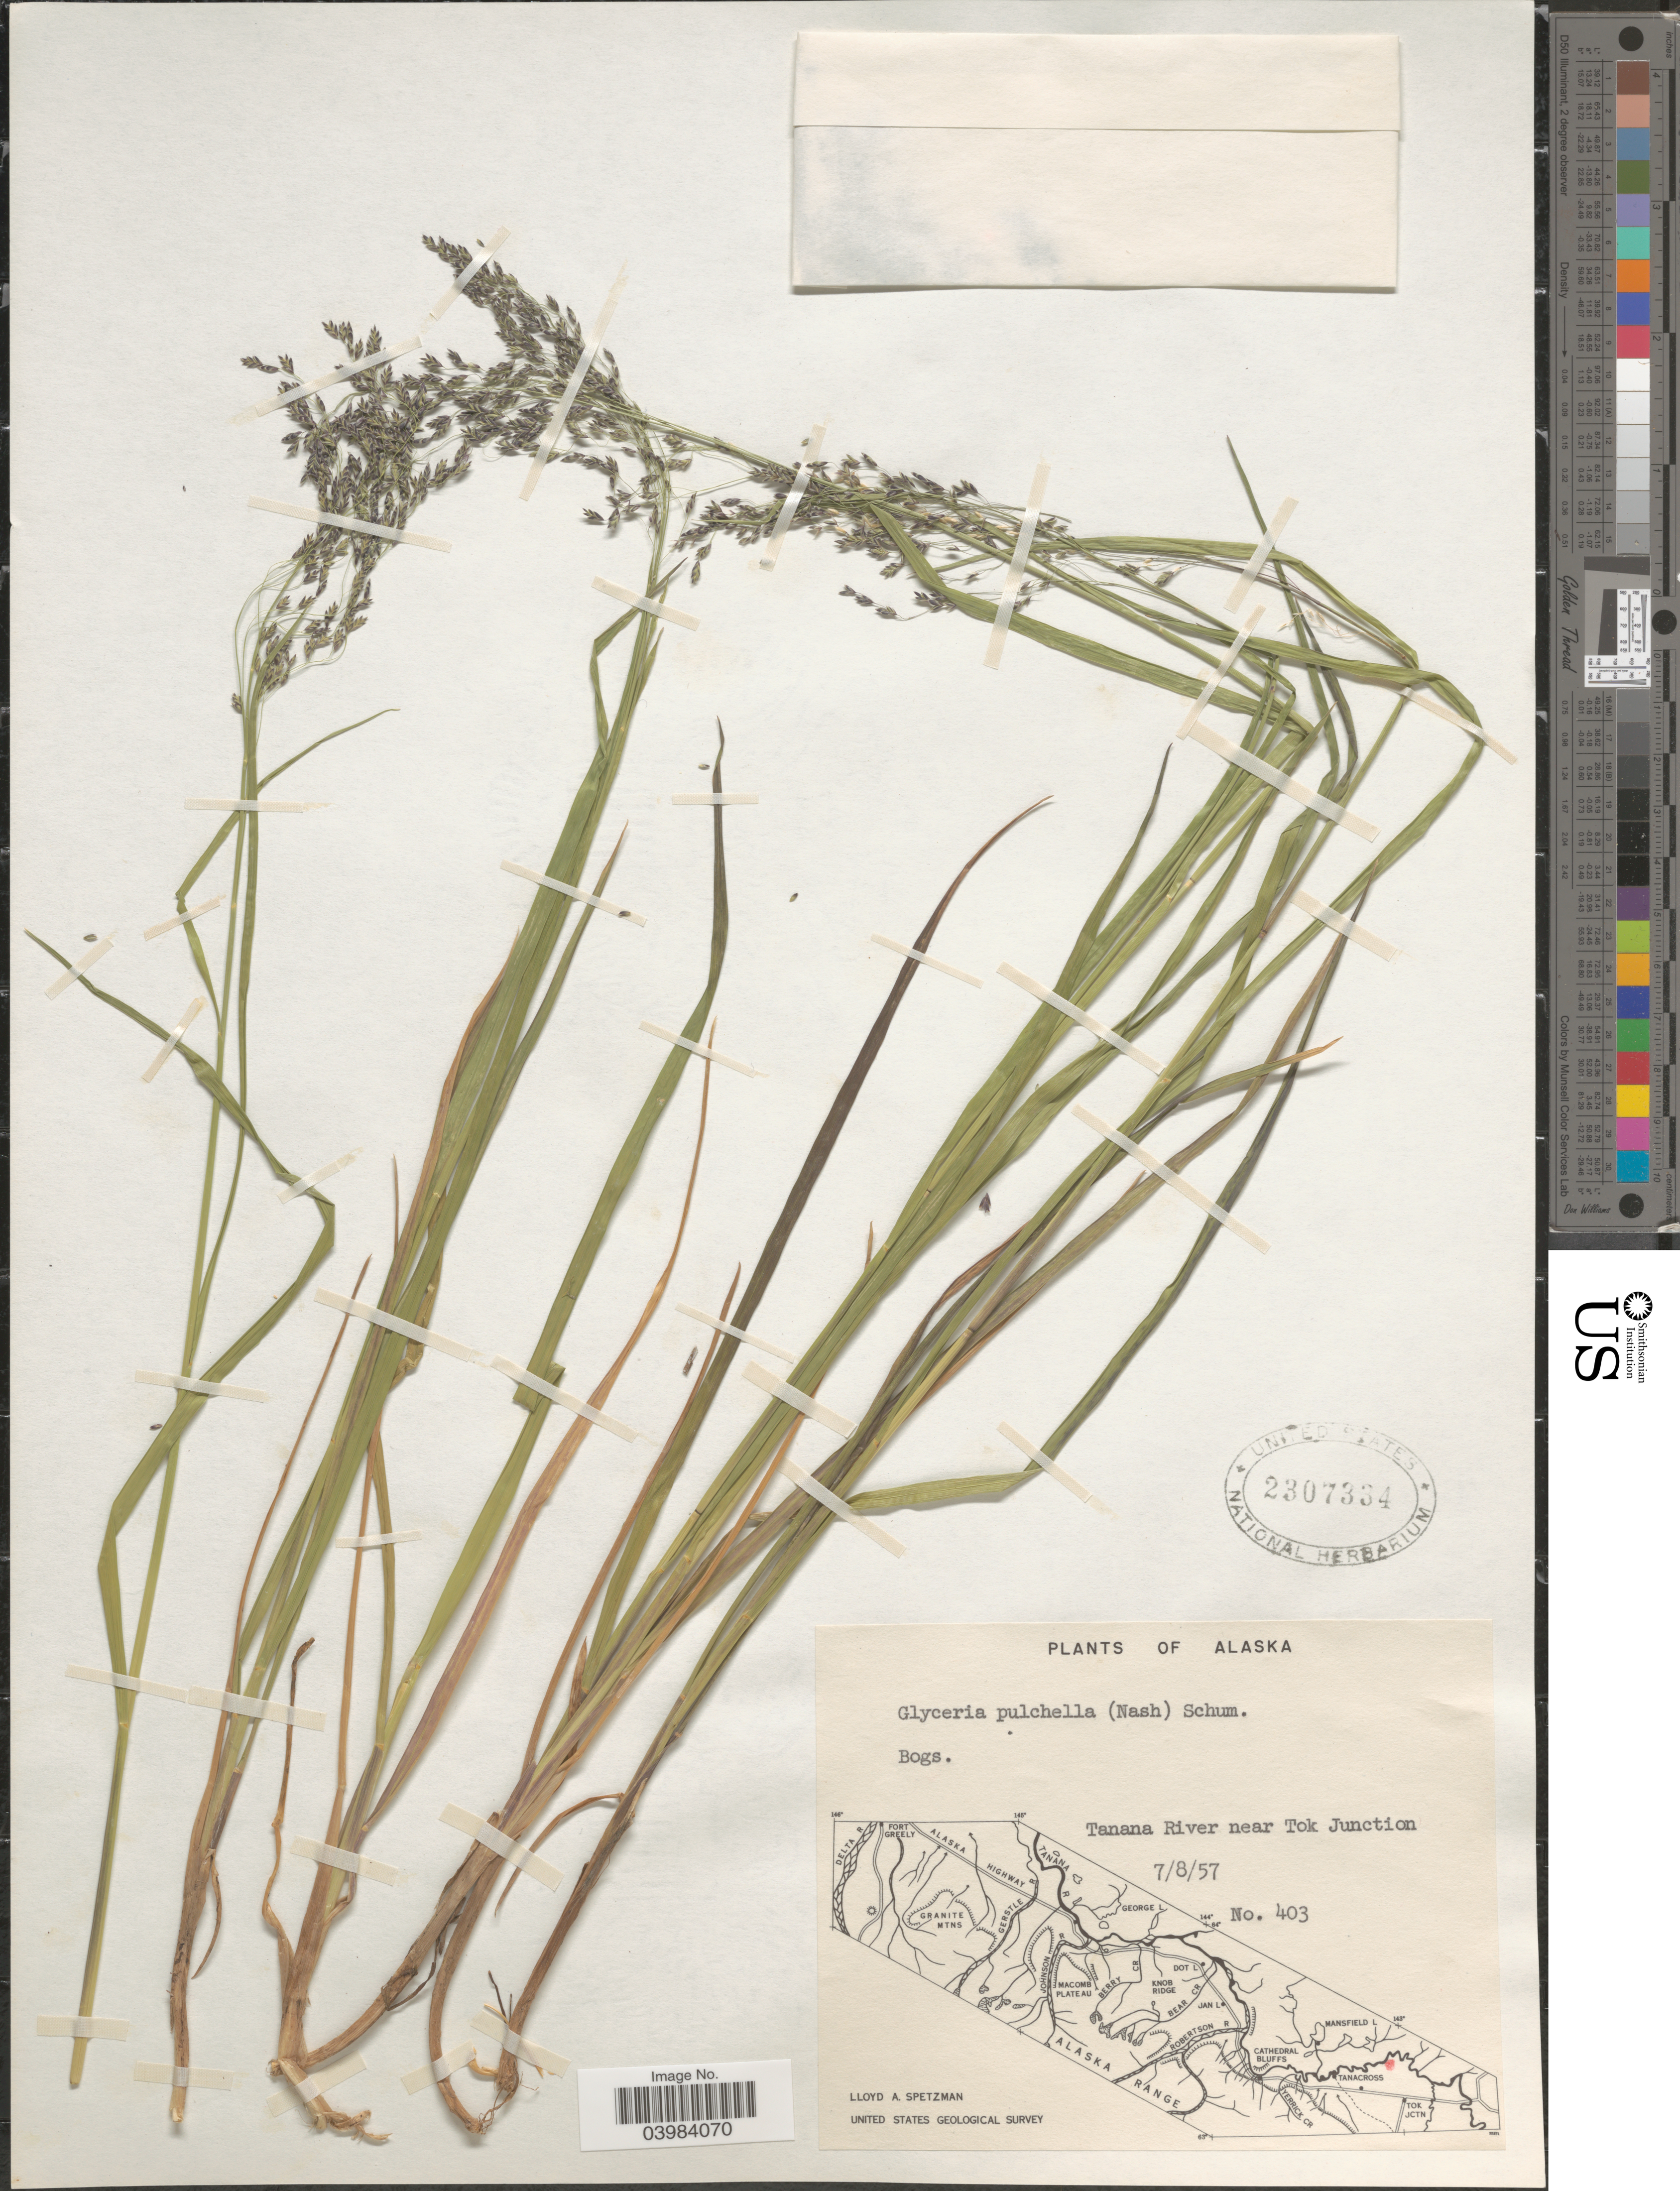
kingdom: Plantae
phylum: Tracheophyta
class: Liliopsida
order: Poales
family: Poaceae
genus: Glyceria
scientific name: Glyceria pulchella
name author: (Nash) K. Schum.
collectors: L. Spetzman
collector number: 403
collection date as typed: Transcribed d/m/y: 7/8/57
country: United States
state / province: Alaska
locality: Tanana River near Tok Junction.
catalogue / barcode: US 2307334